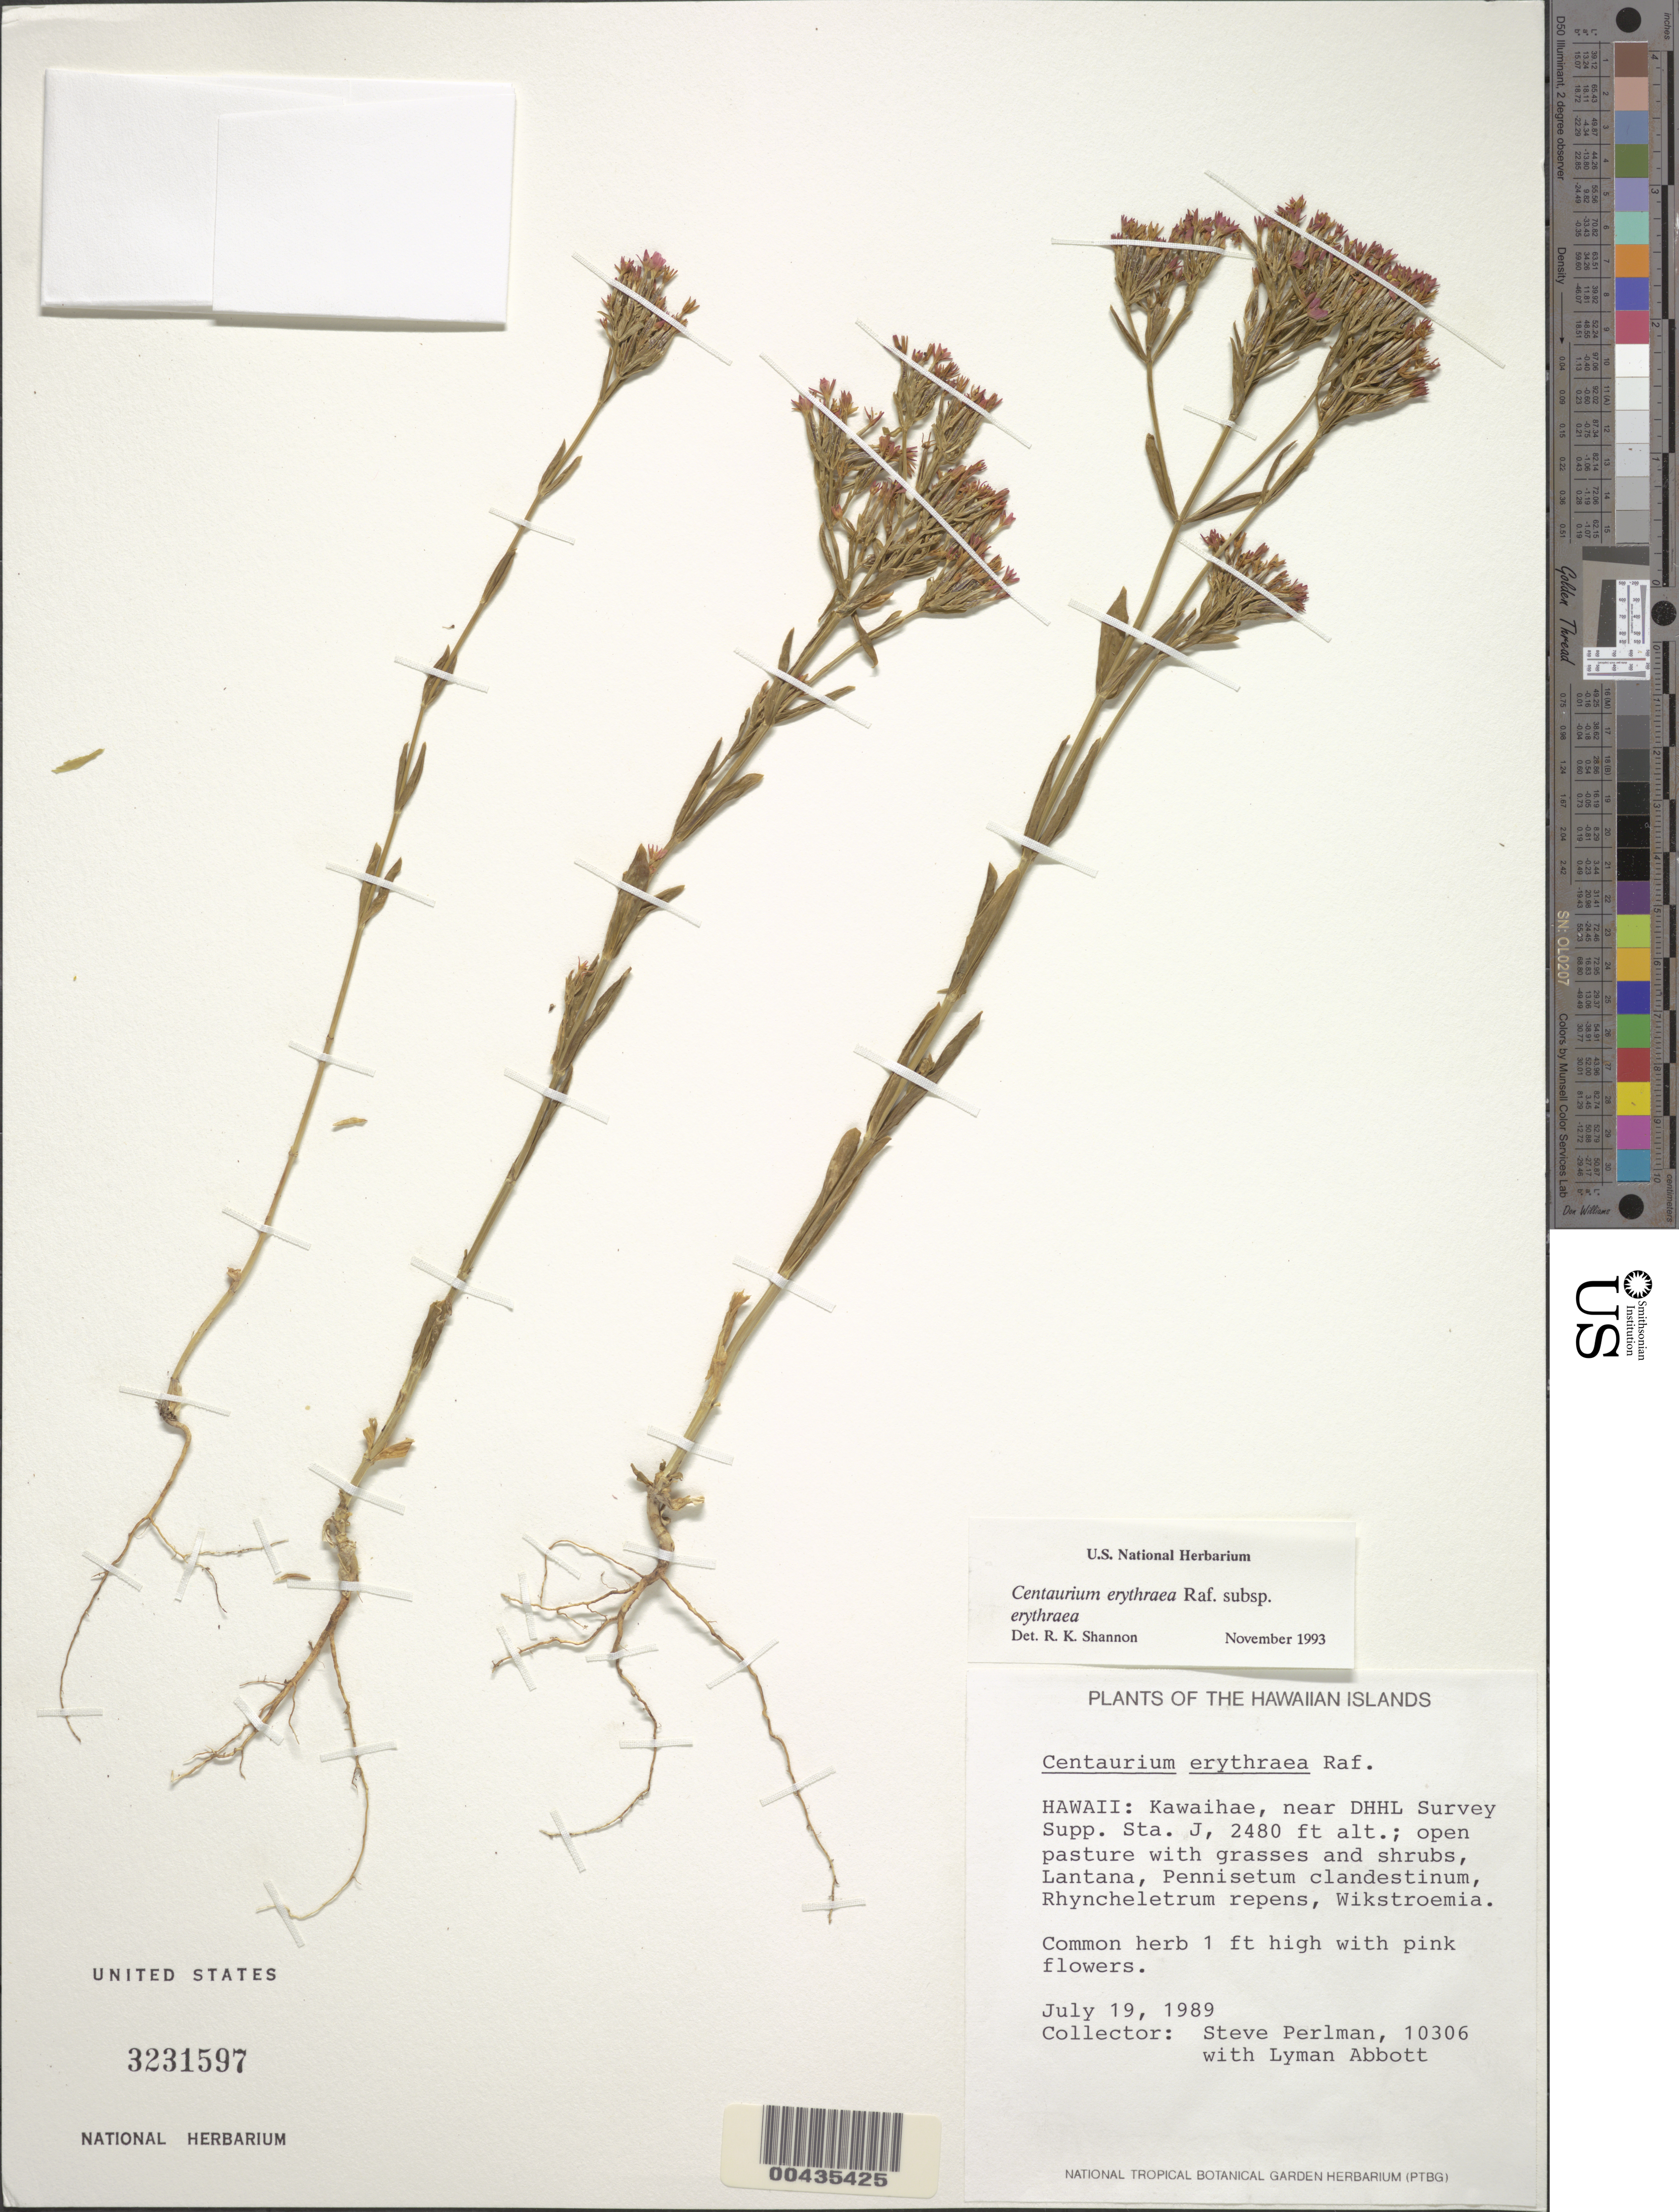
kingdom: Plantae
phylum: Tracheophyta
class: Magnoliopsida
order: Gentianales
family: Gentianaceae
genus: Centaurium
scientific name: Centaurium erythraea subsp. erythraea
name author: Rafn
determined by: Shannon, R. K., (UNITED STATES)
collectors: S. P. Perlman & L. Abbott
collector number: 10306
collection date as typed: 19 Jul 1989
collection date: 1989-07-19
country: United States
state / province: Hawaii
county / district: Hawaii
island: Hawaii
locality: Kawaihae, near DHHL Survey Supp. Sta. J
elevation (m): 756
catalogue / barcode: US 3231597